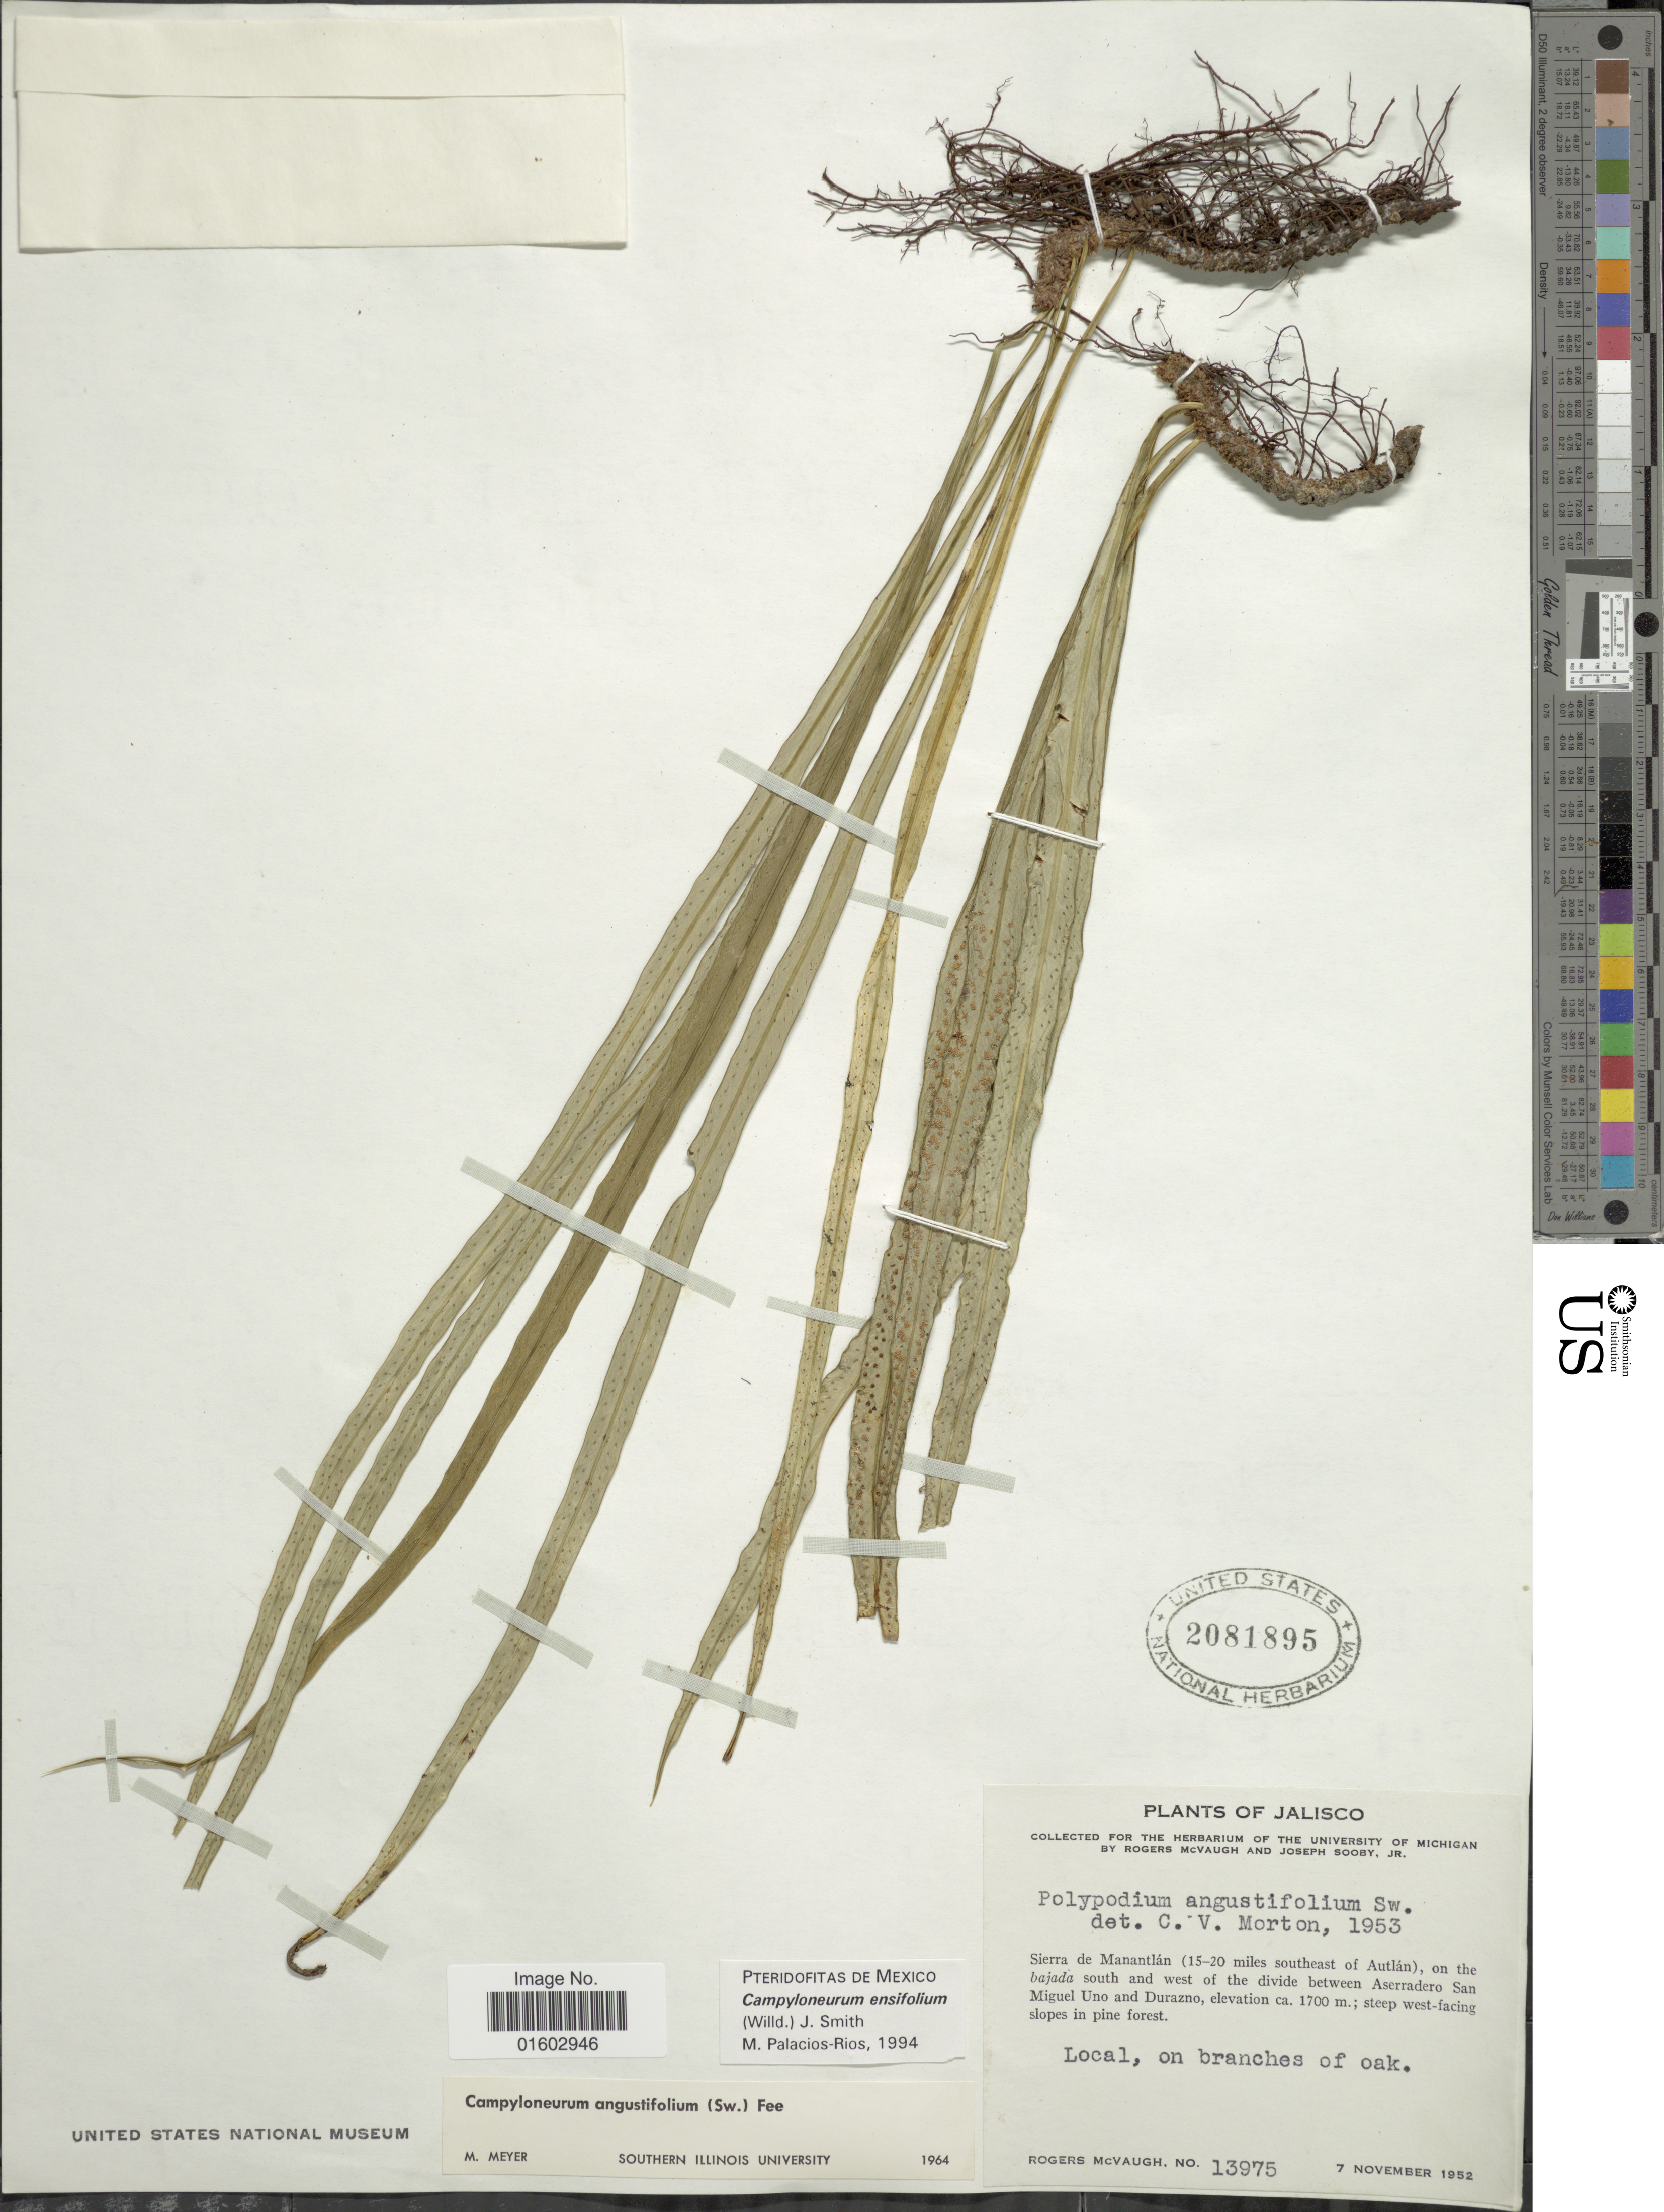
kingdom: Plantae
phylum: Tracheophyta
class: Polypodiopsida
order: Polypodiales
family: Polypodiaceae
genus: Campyloneurum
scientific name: Campyloneurum angustifolium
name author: (Sw.) Fée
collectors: R. McVaugh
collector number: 13975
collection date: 1952-11-07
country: Mexico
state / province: Jalisco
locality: Sierra de Manantlan (15-20 miles southeast of Autlan), on the bajada south and west of the divide between Aserradero San Mihguel Uno and Durazno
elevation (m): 1700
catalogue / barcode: US 2081895